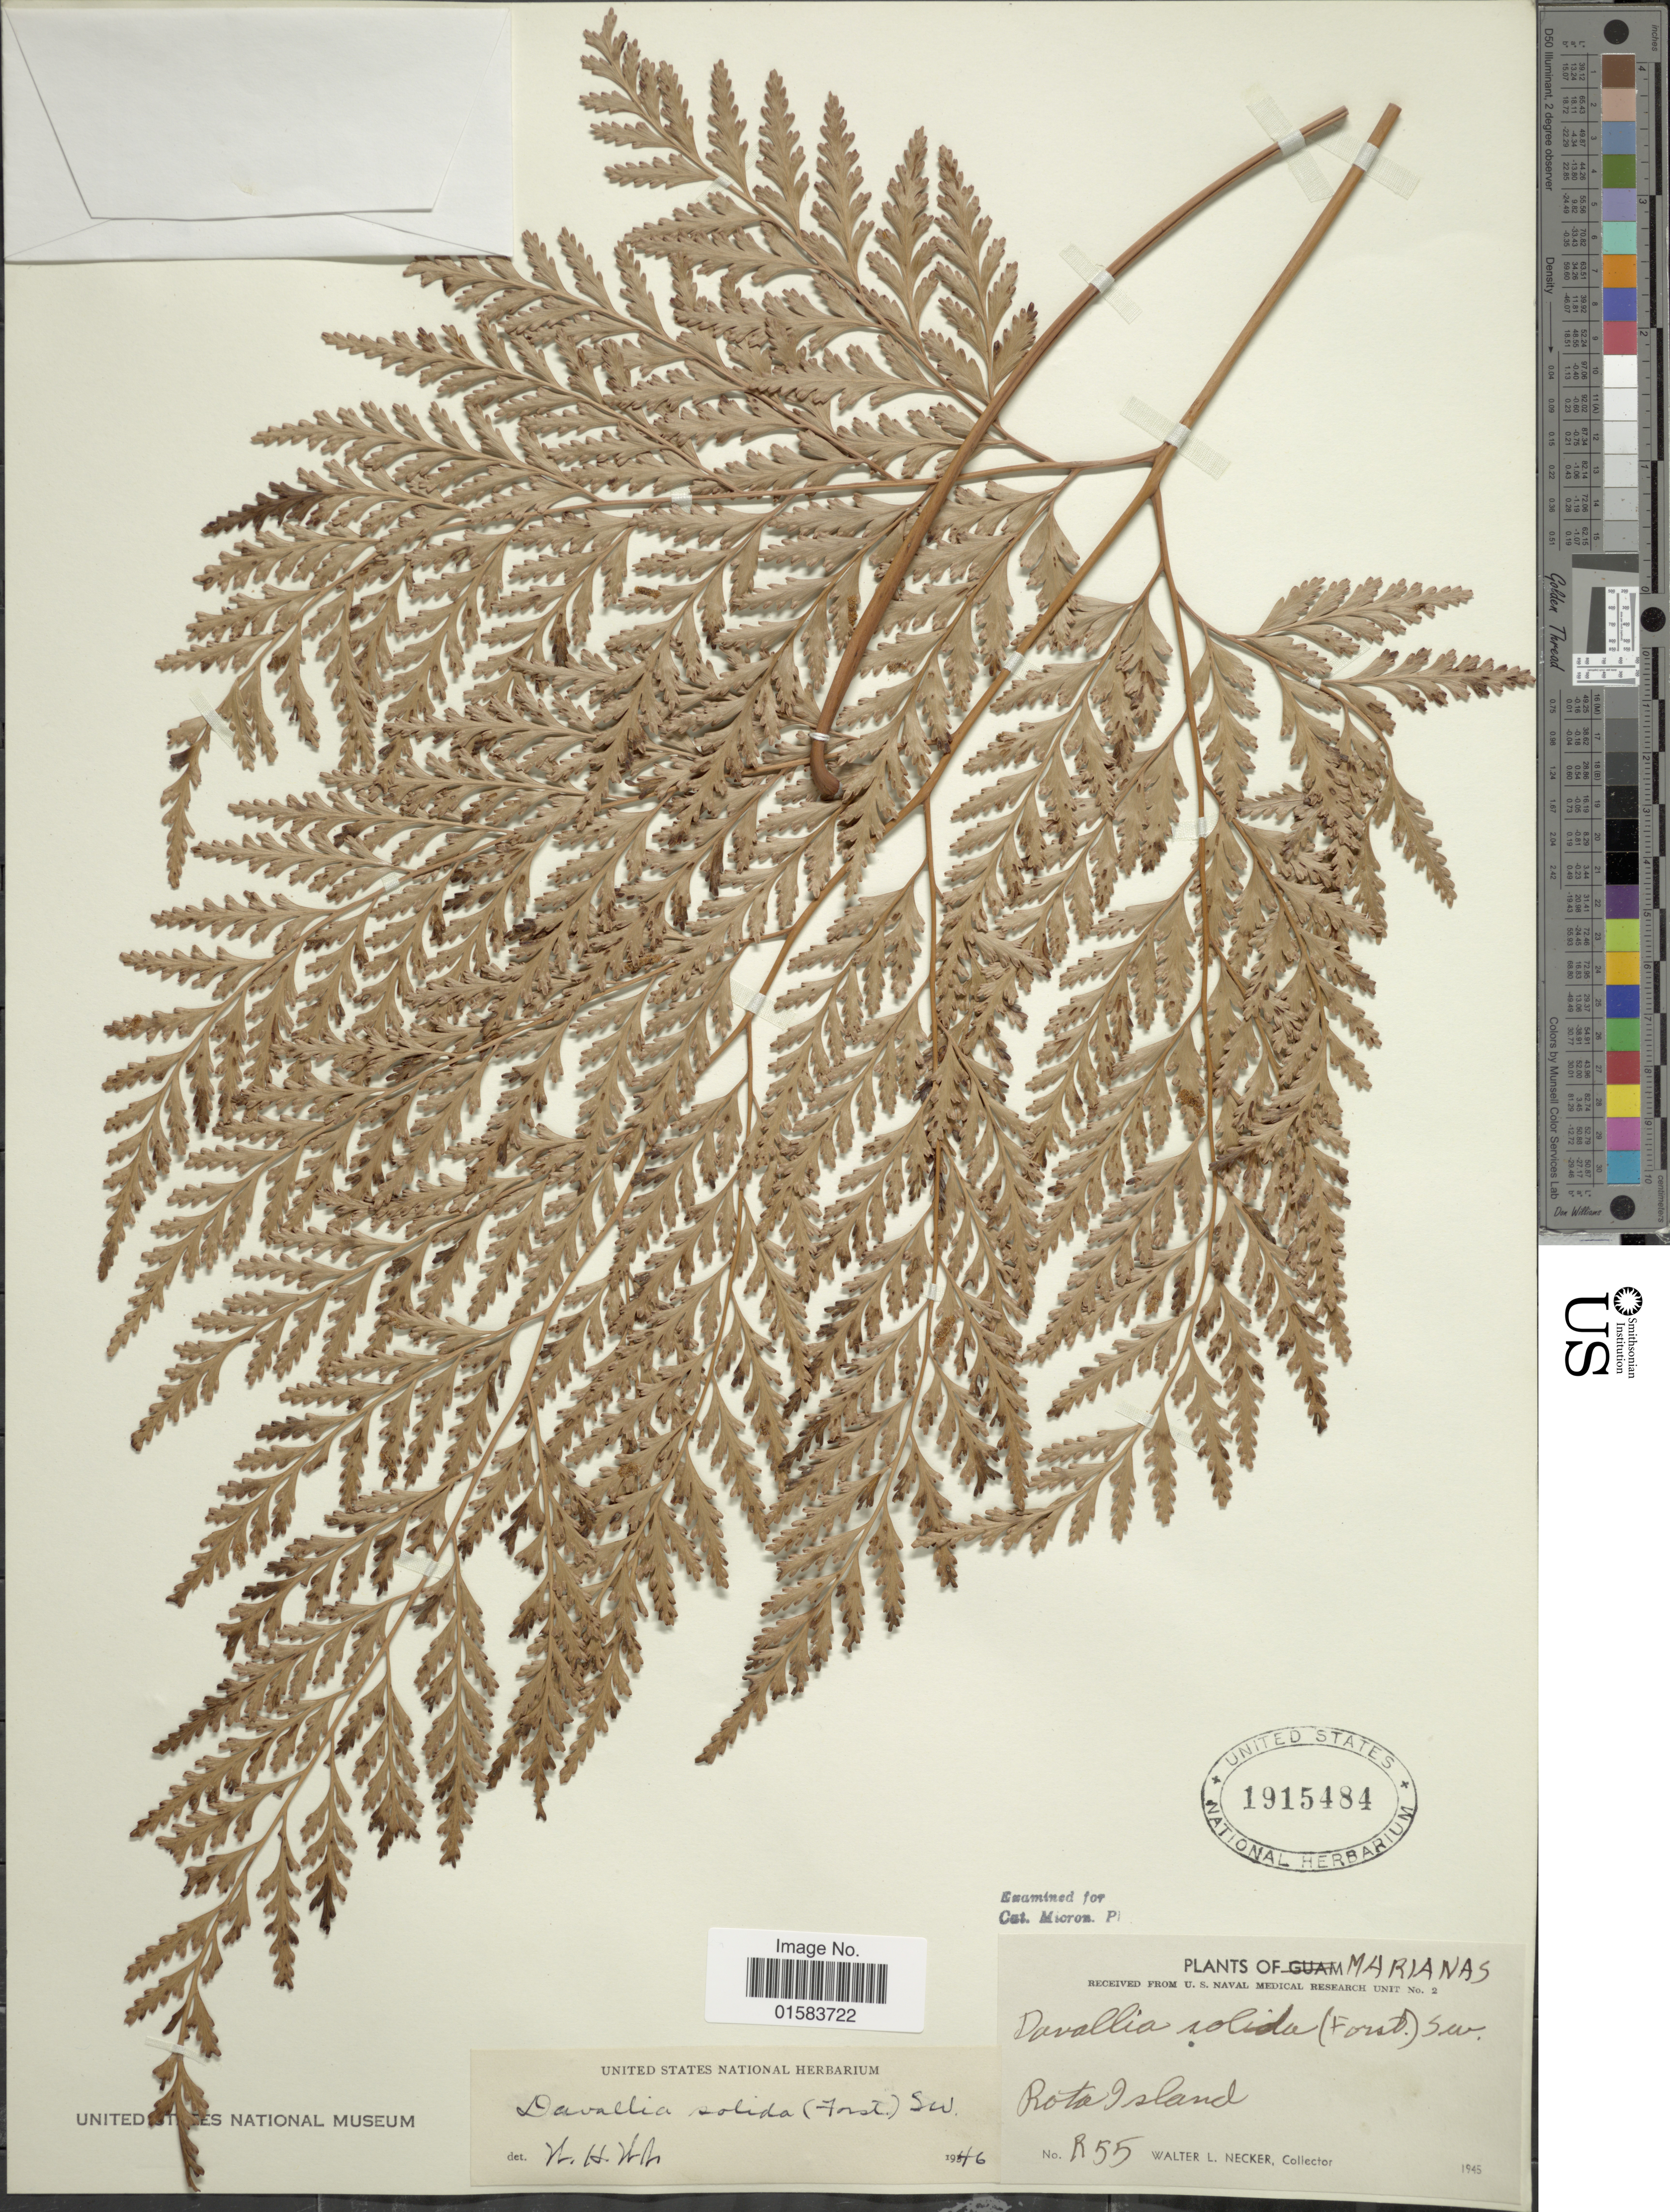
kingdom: Plantae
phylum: Tracheophyta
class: Polypodiopsida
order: Polypodiales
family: Davalliaceae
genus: Davallia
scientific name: Davallia solida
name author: (G. Forst.) Sw.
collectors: W. L. Necker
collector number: R55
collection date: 1945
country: Northern Mariana Islands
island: Rota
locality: Rota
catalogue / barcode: US 1915484